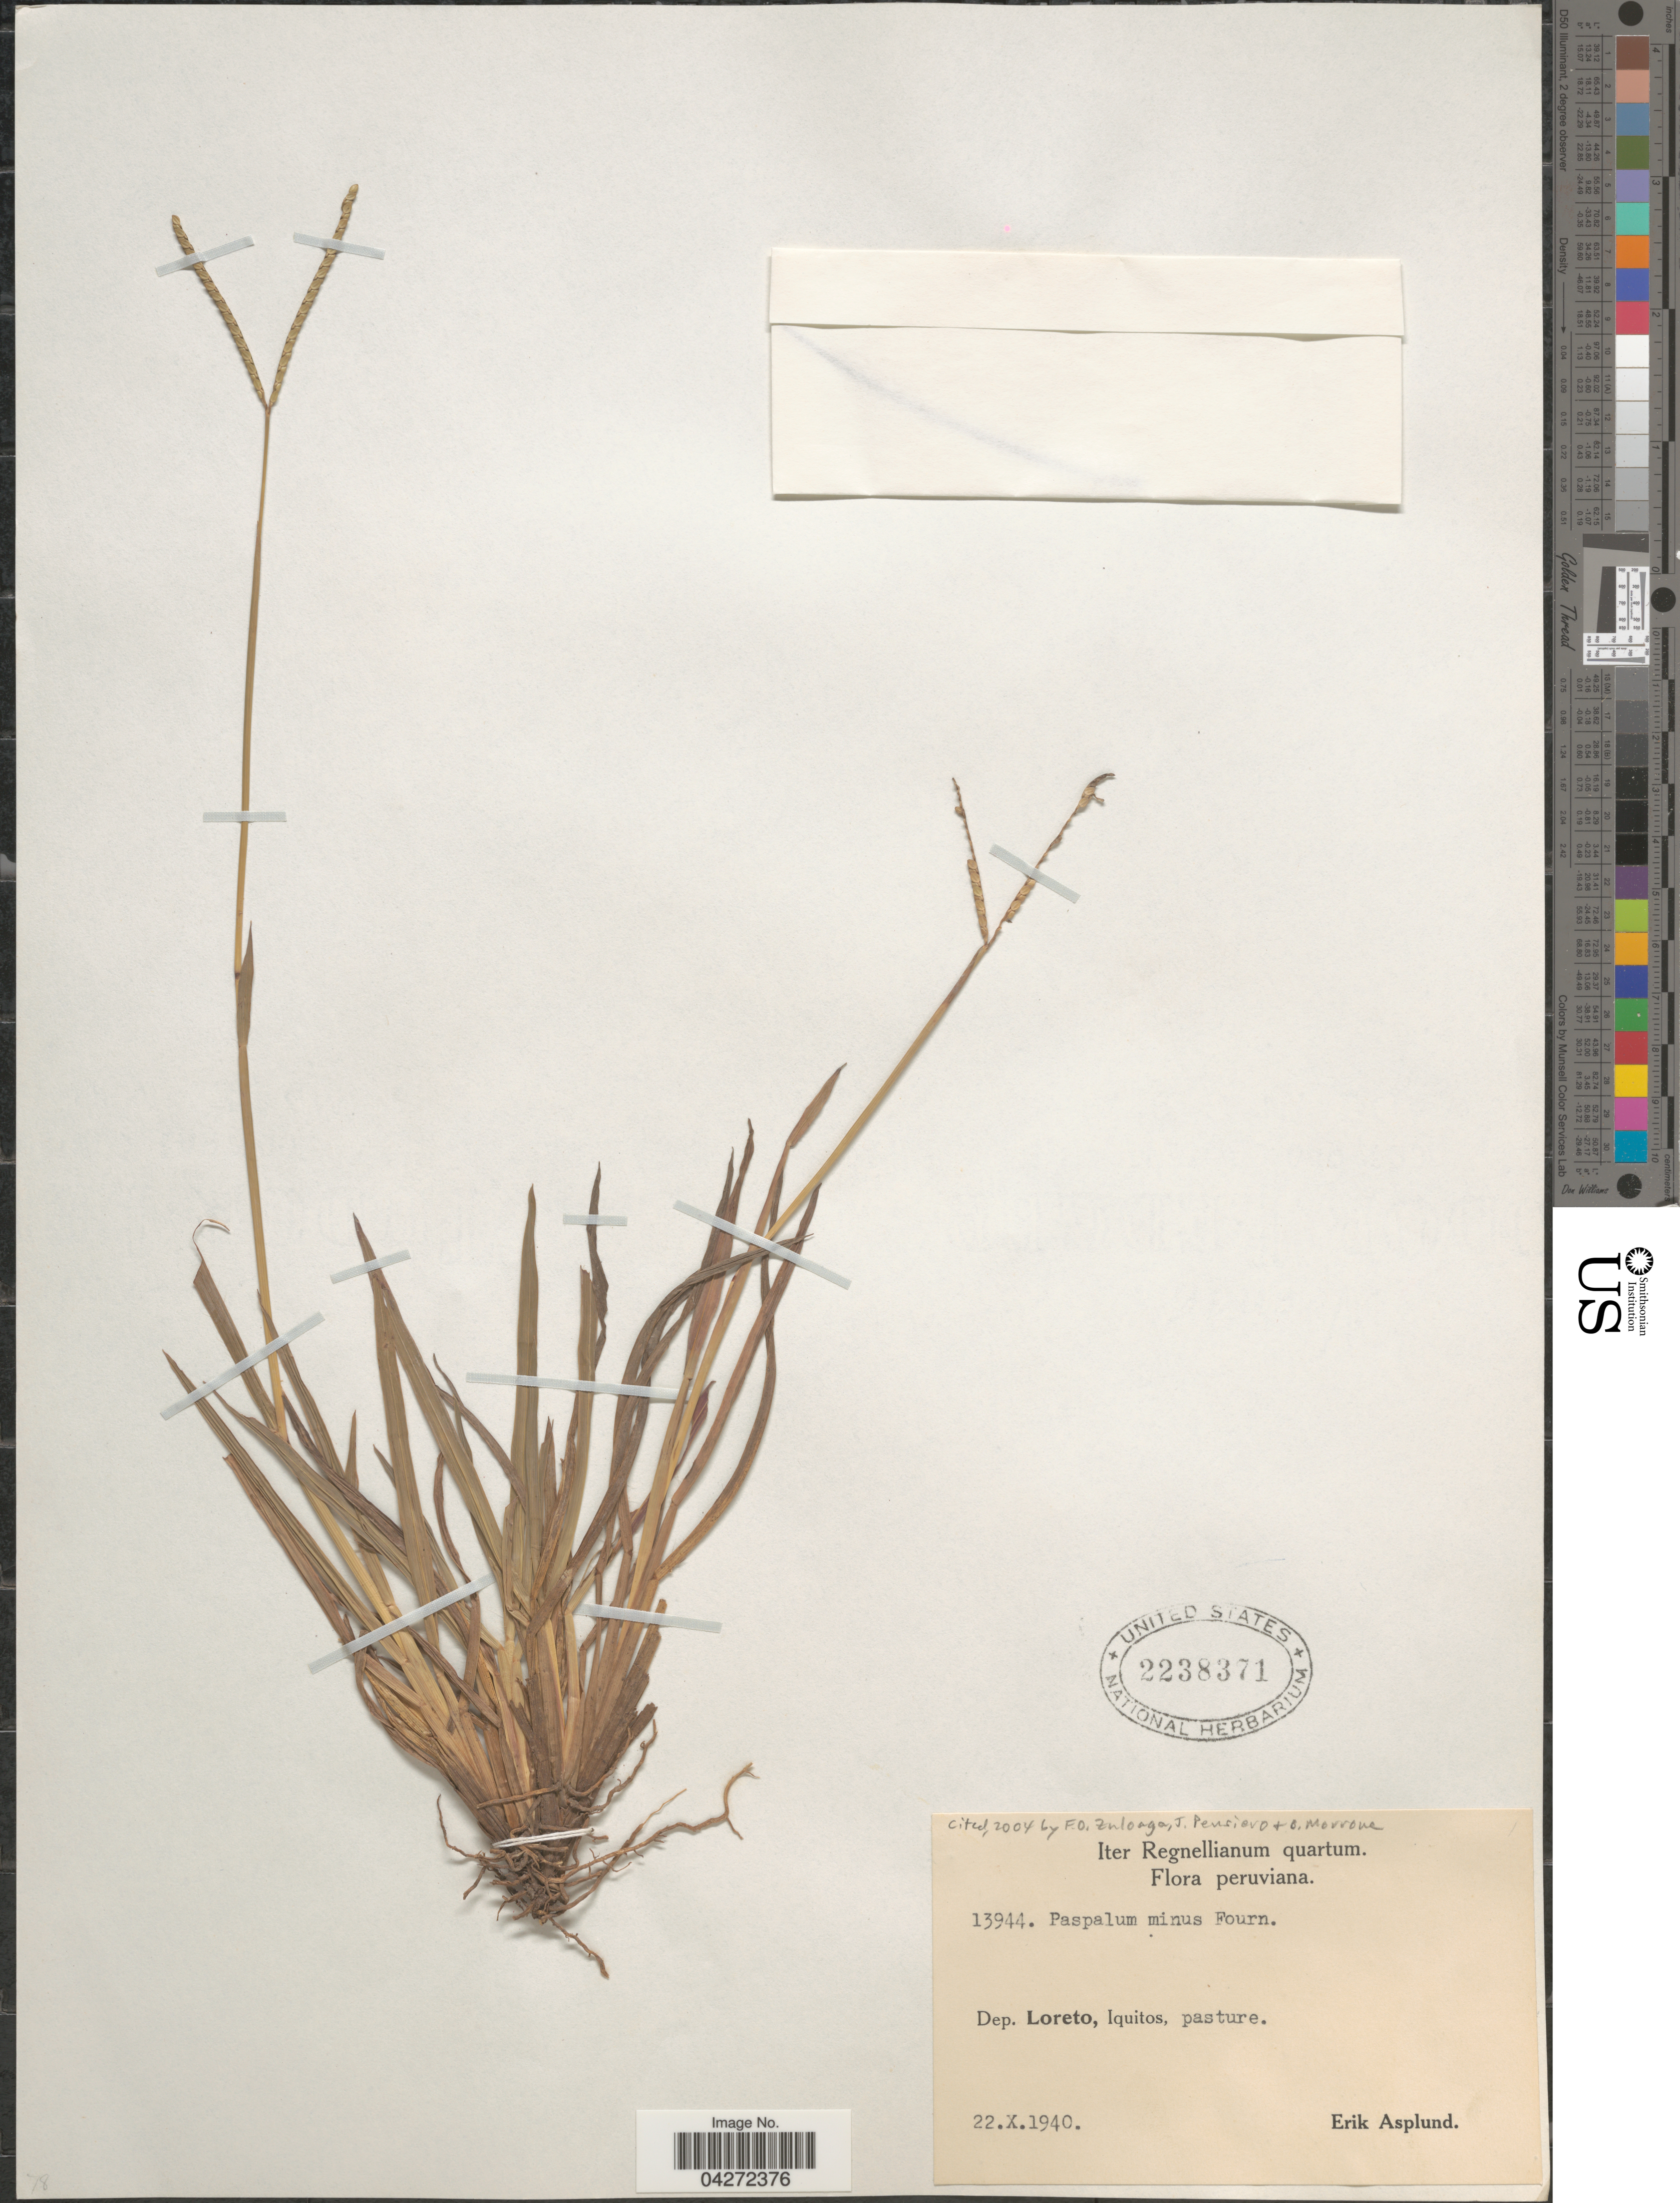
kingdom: Plantae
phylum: Tracheophyta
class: Liliopsida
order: Poales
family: Poaceae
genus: Paspalum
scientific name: Paspalum minus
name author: E. Fourn.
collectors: E. Asplund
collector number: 13944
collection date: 1940-10-22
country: Peru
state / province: Loreto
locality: Iter Regnellianum quartum. Dep. Loreto, Iquitos, pasture.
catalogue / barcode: US 2238371